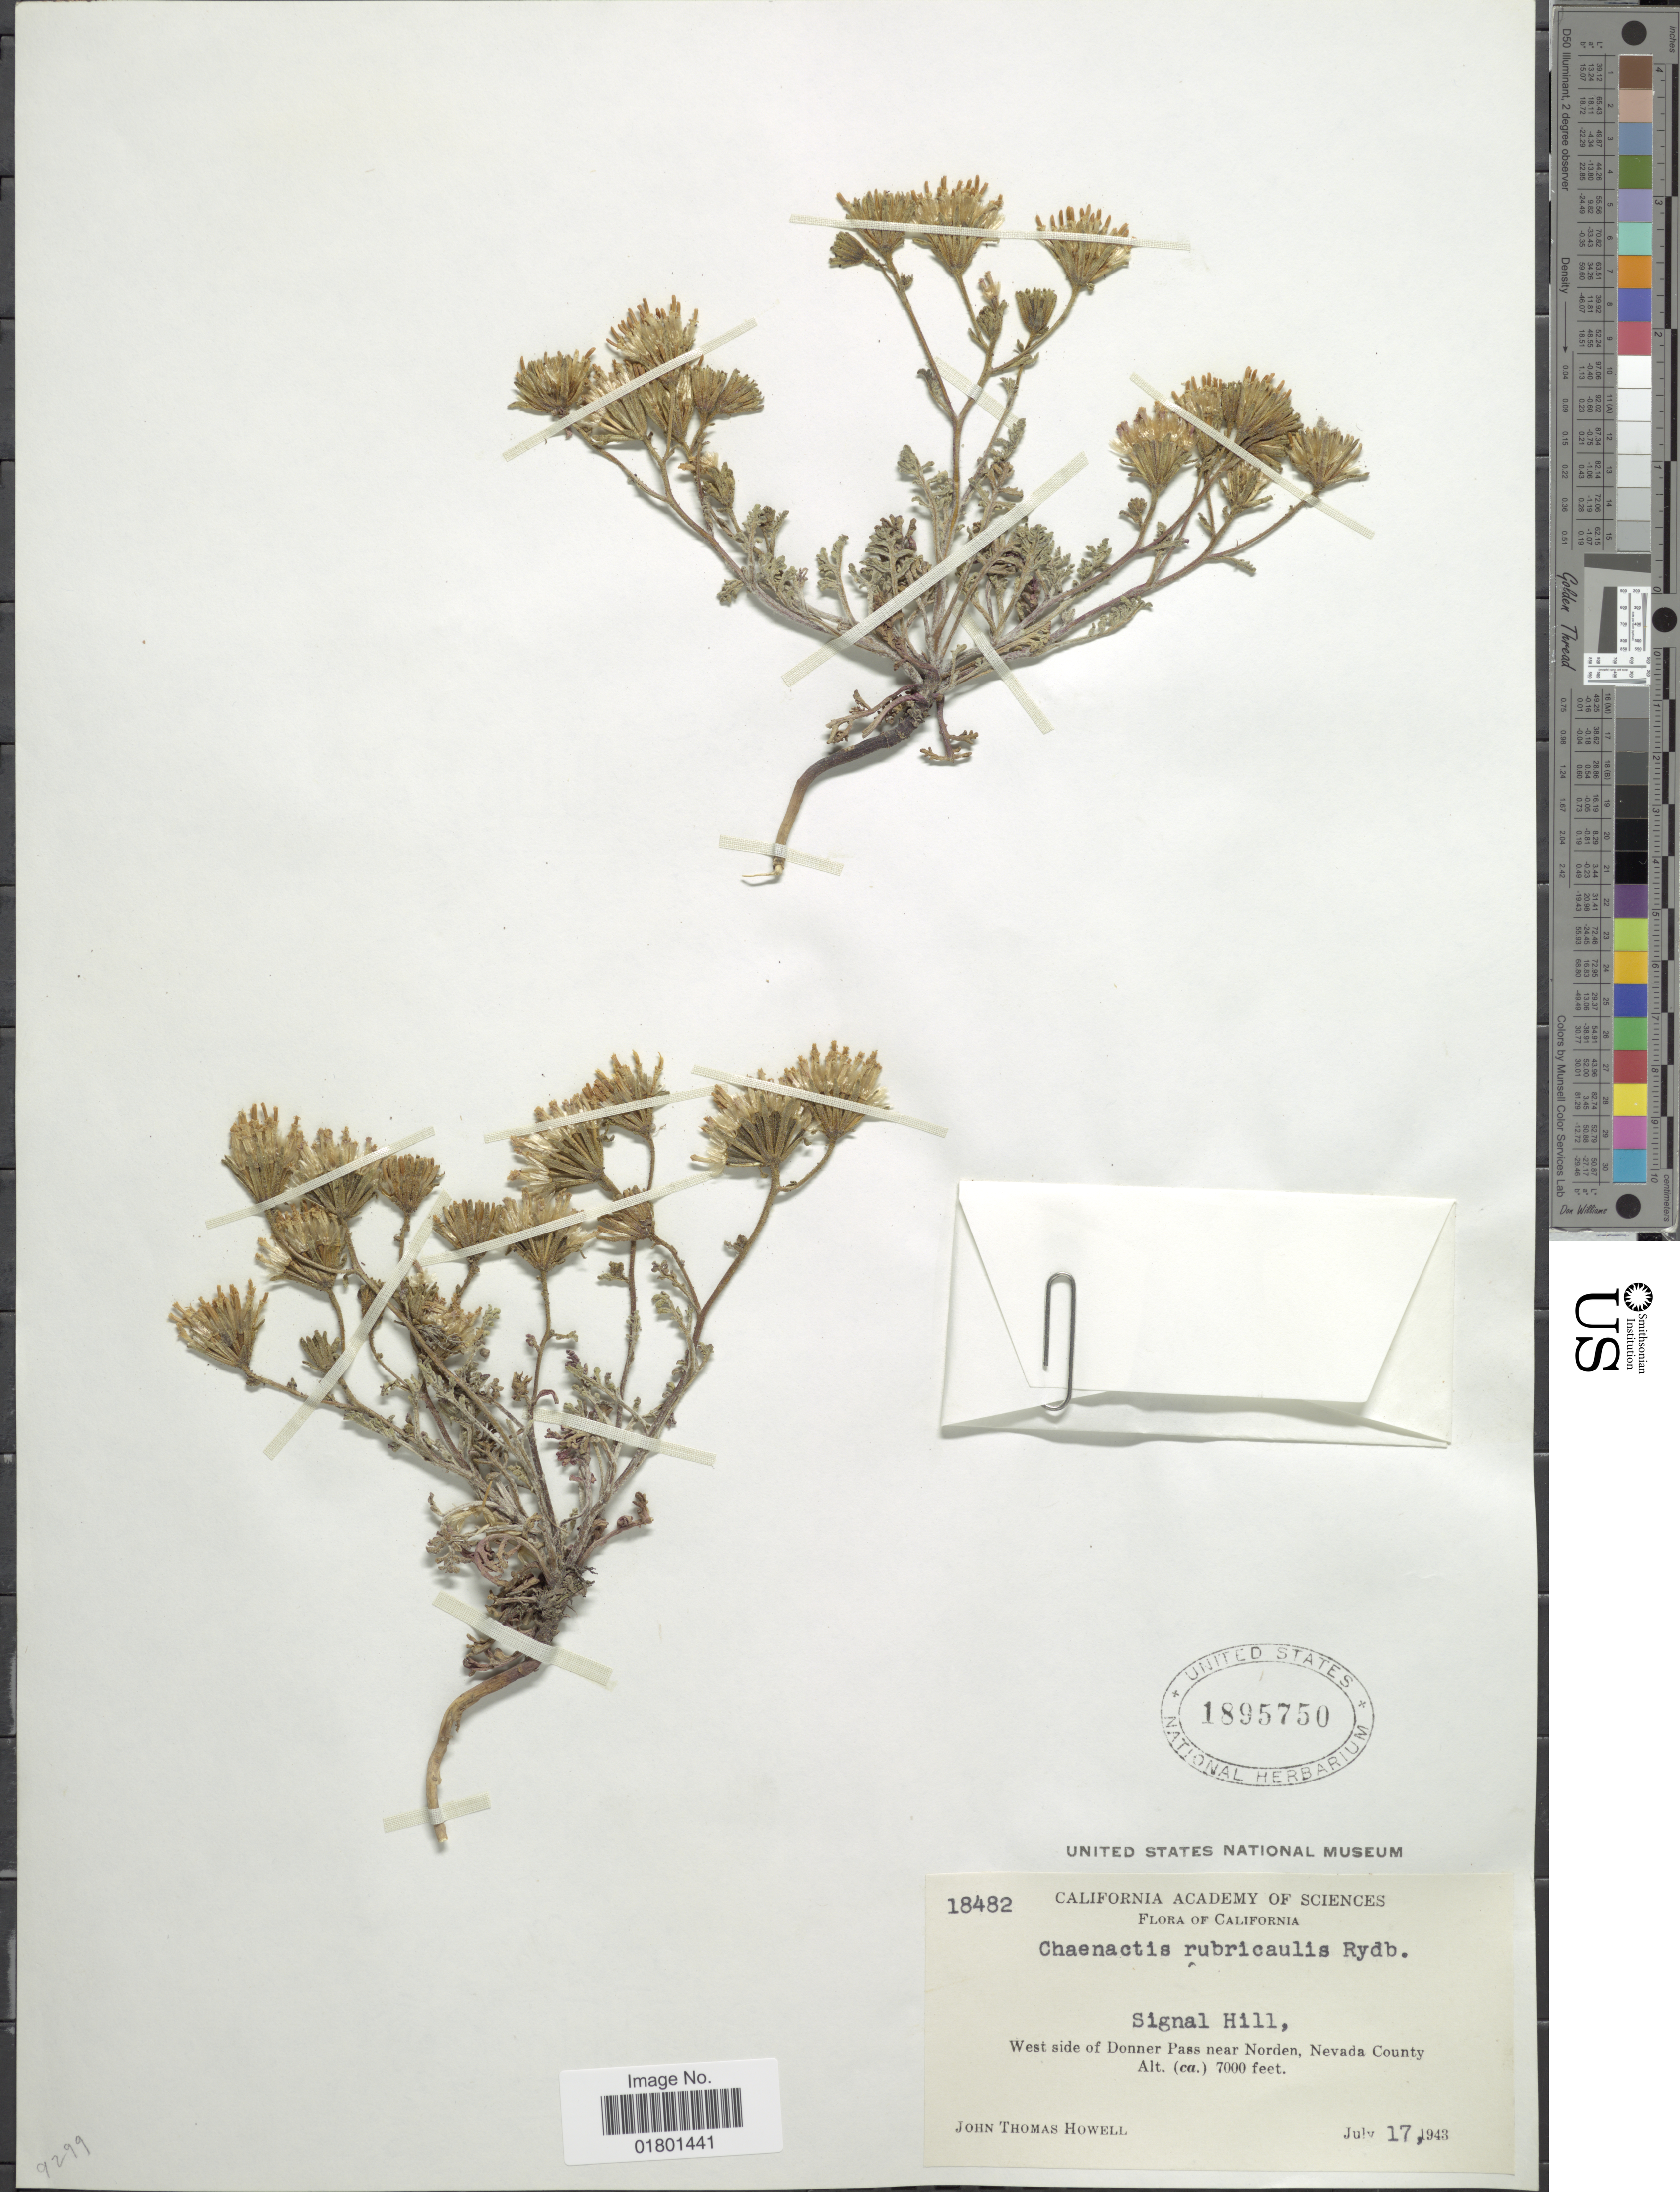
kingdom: Plantae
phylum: Tracheophyta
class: Magnoliopsida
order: Asterales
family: Asteraceae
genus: Chaenactis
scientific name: Chaenactis rubricaulis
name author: Rydb.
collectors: J. T. Howell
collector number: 18482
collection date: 1943-07-17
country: United States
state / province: California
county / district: Nevada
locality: Signal Hill, West side of Donner Pass near Norden, Nevada County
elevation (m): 2134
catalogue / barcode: US 1895750